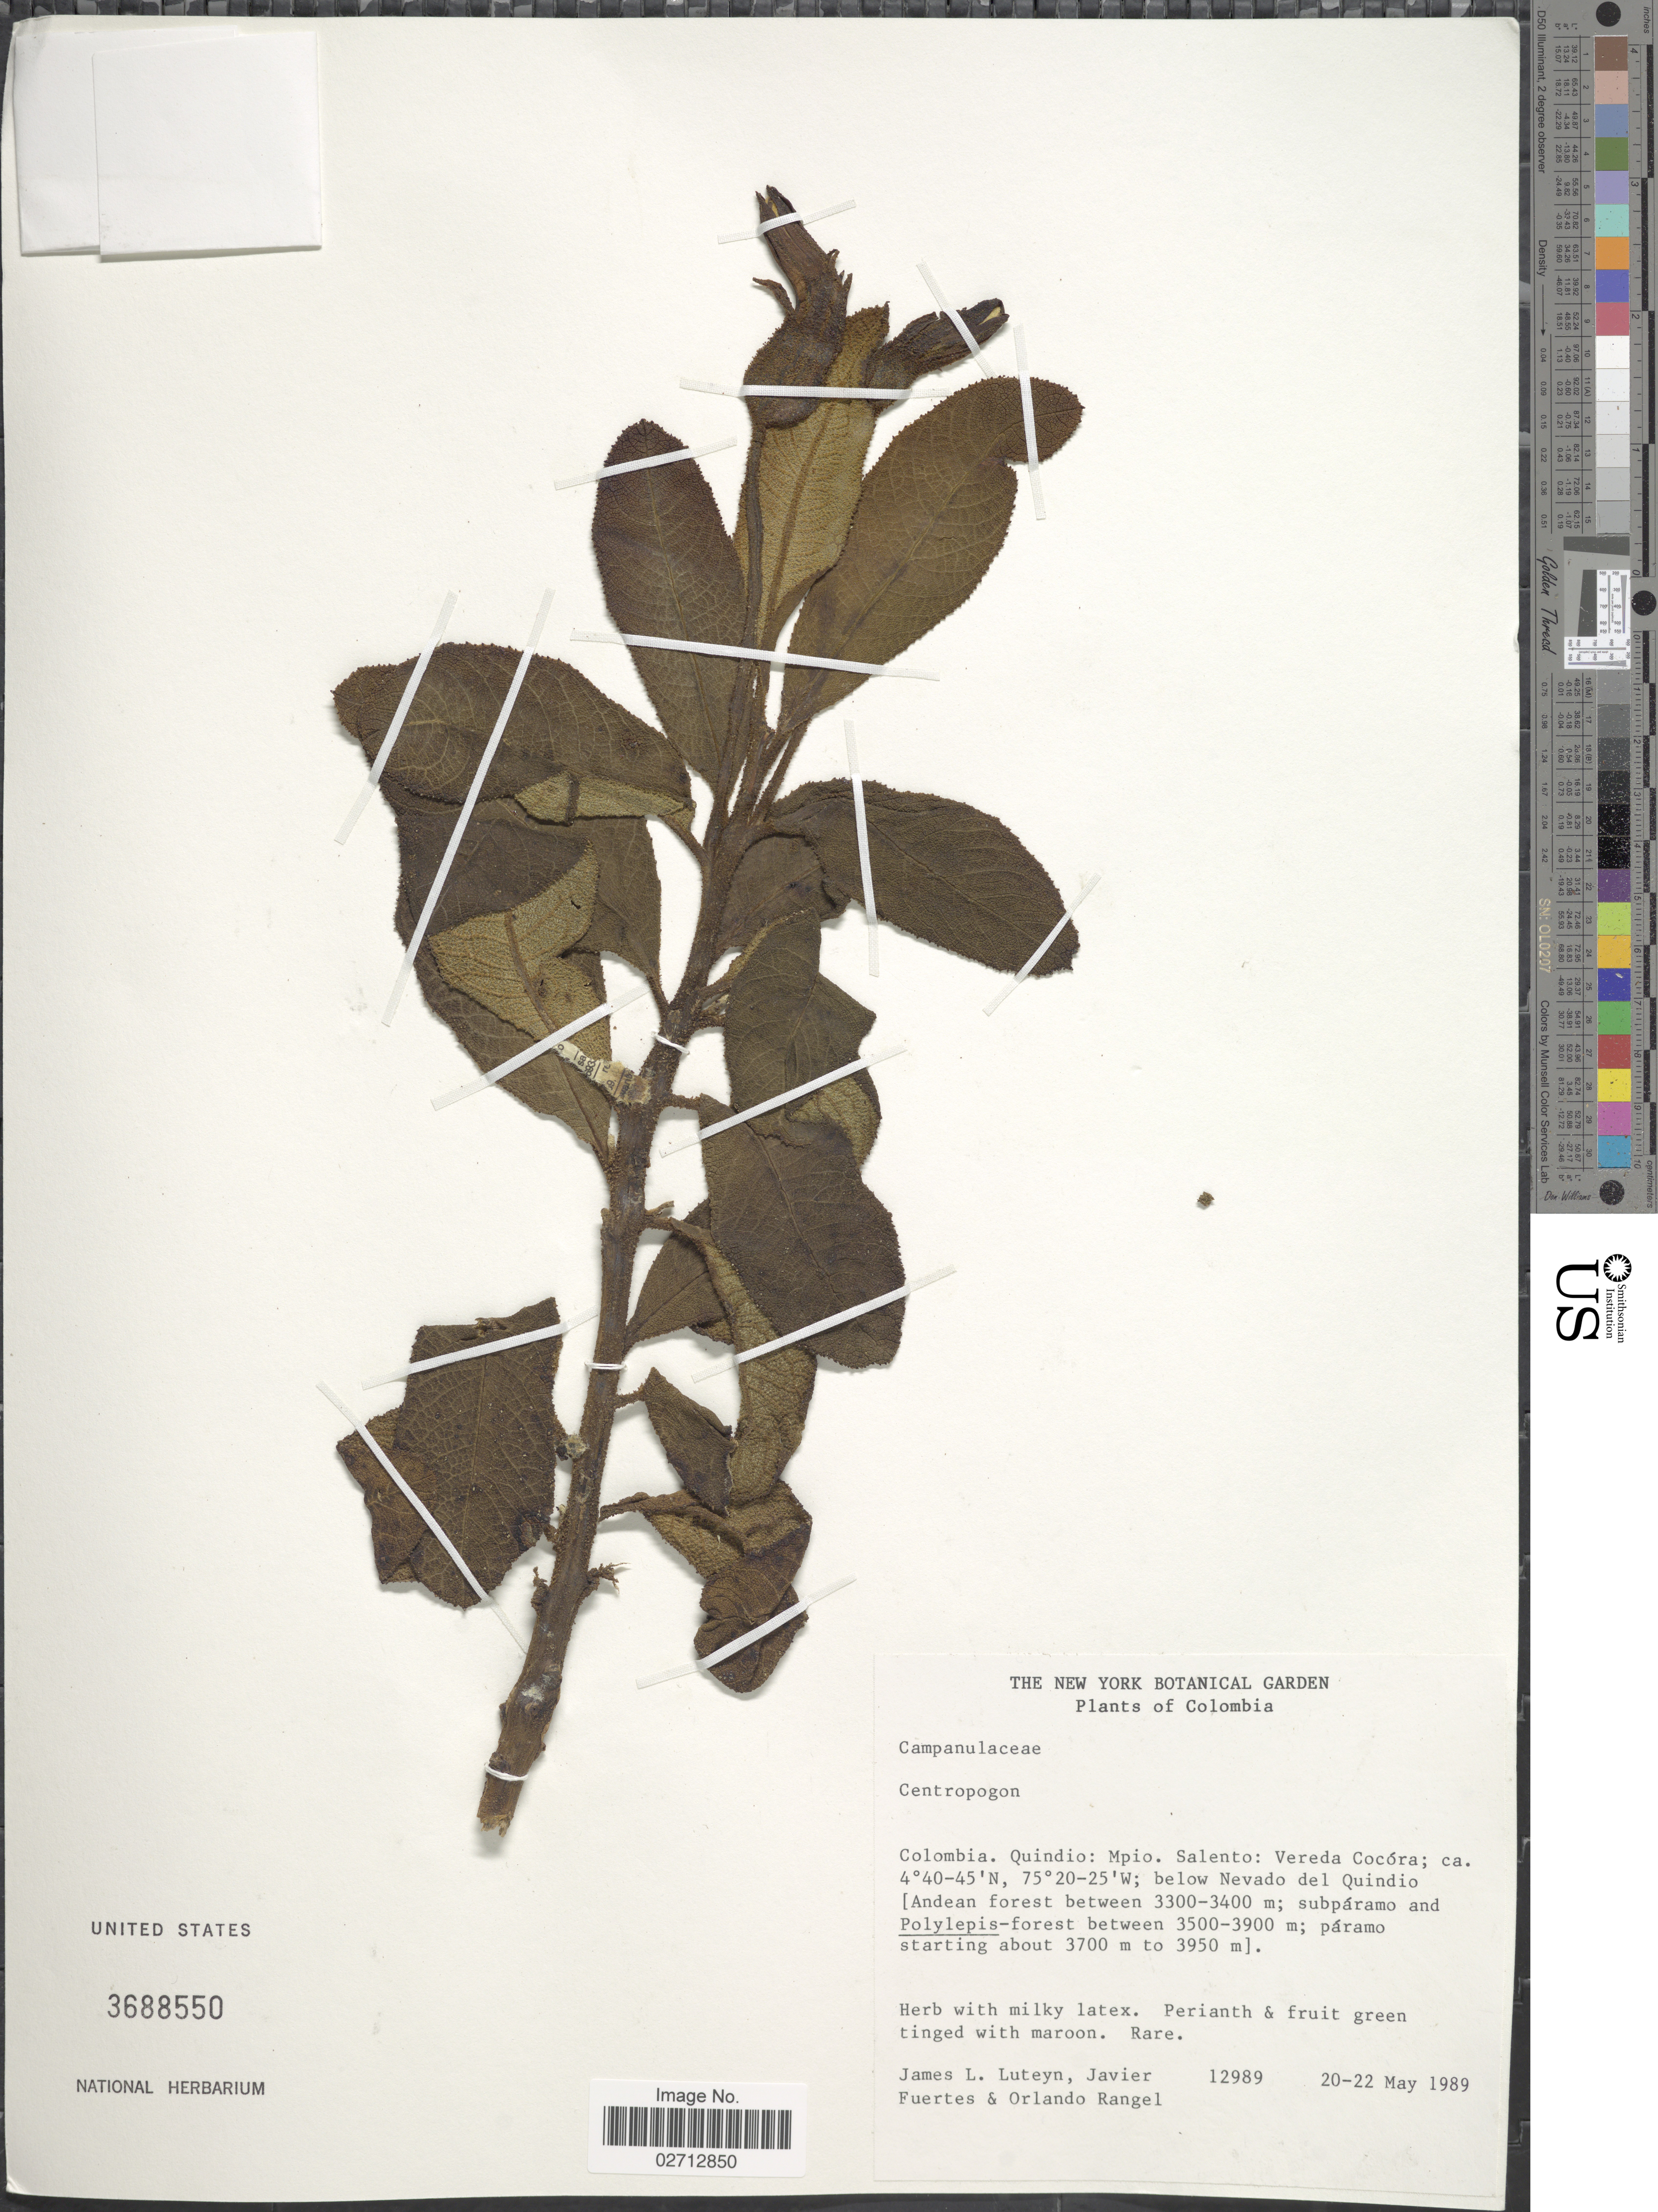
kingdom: Plantae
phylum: Tracheophyta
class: Magnoliopsida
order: Asterales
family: Campanulaceae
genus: Centropogon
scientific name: Centropogon sp.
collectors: J. L. Luteyn, J. Fuertes & O. Rangel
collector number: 12989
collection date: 1989-05-20/1989-05-22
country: Colombia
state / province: Quindío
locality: Mpio. Salento: Vereda Cocora; below Nevado del Quindio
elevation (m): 3300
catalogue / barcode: US 3688550